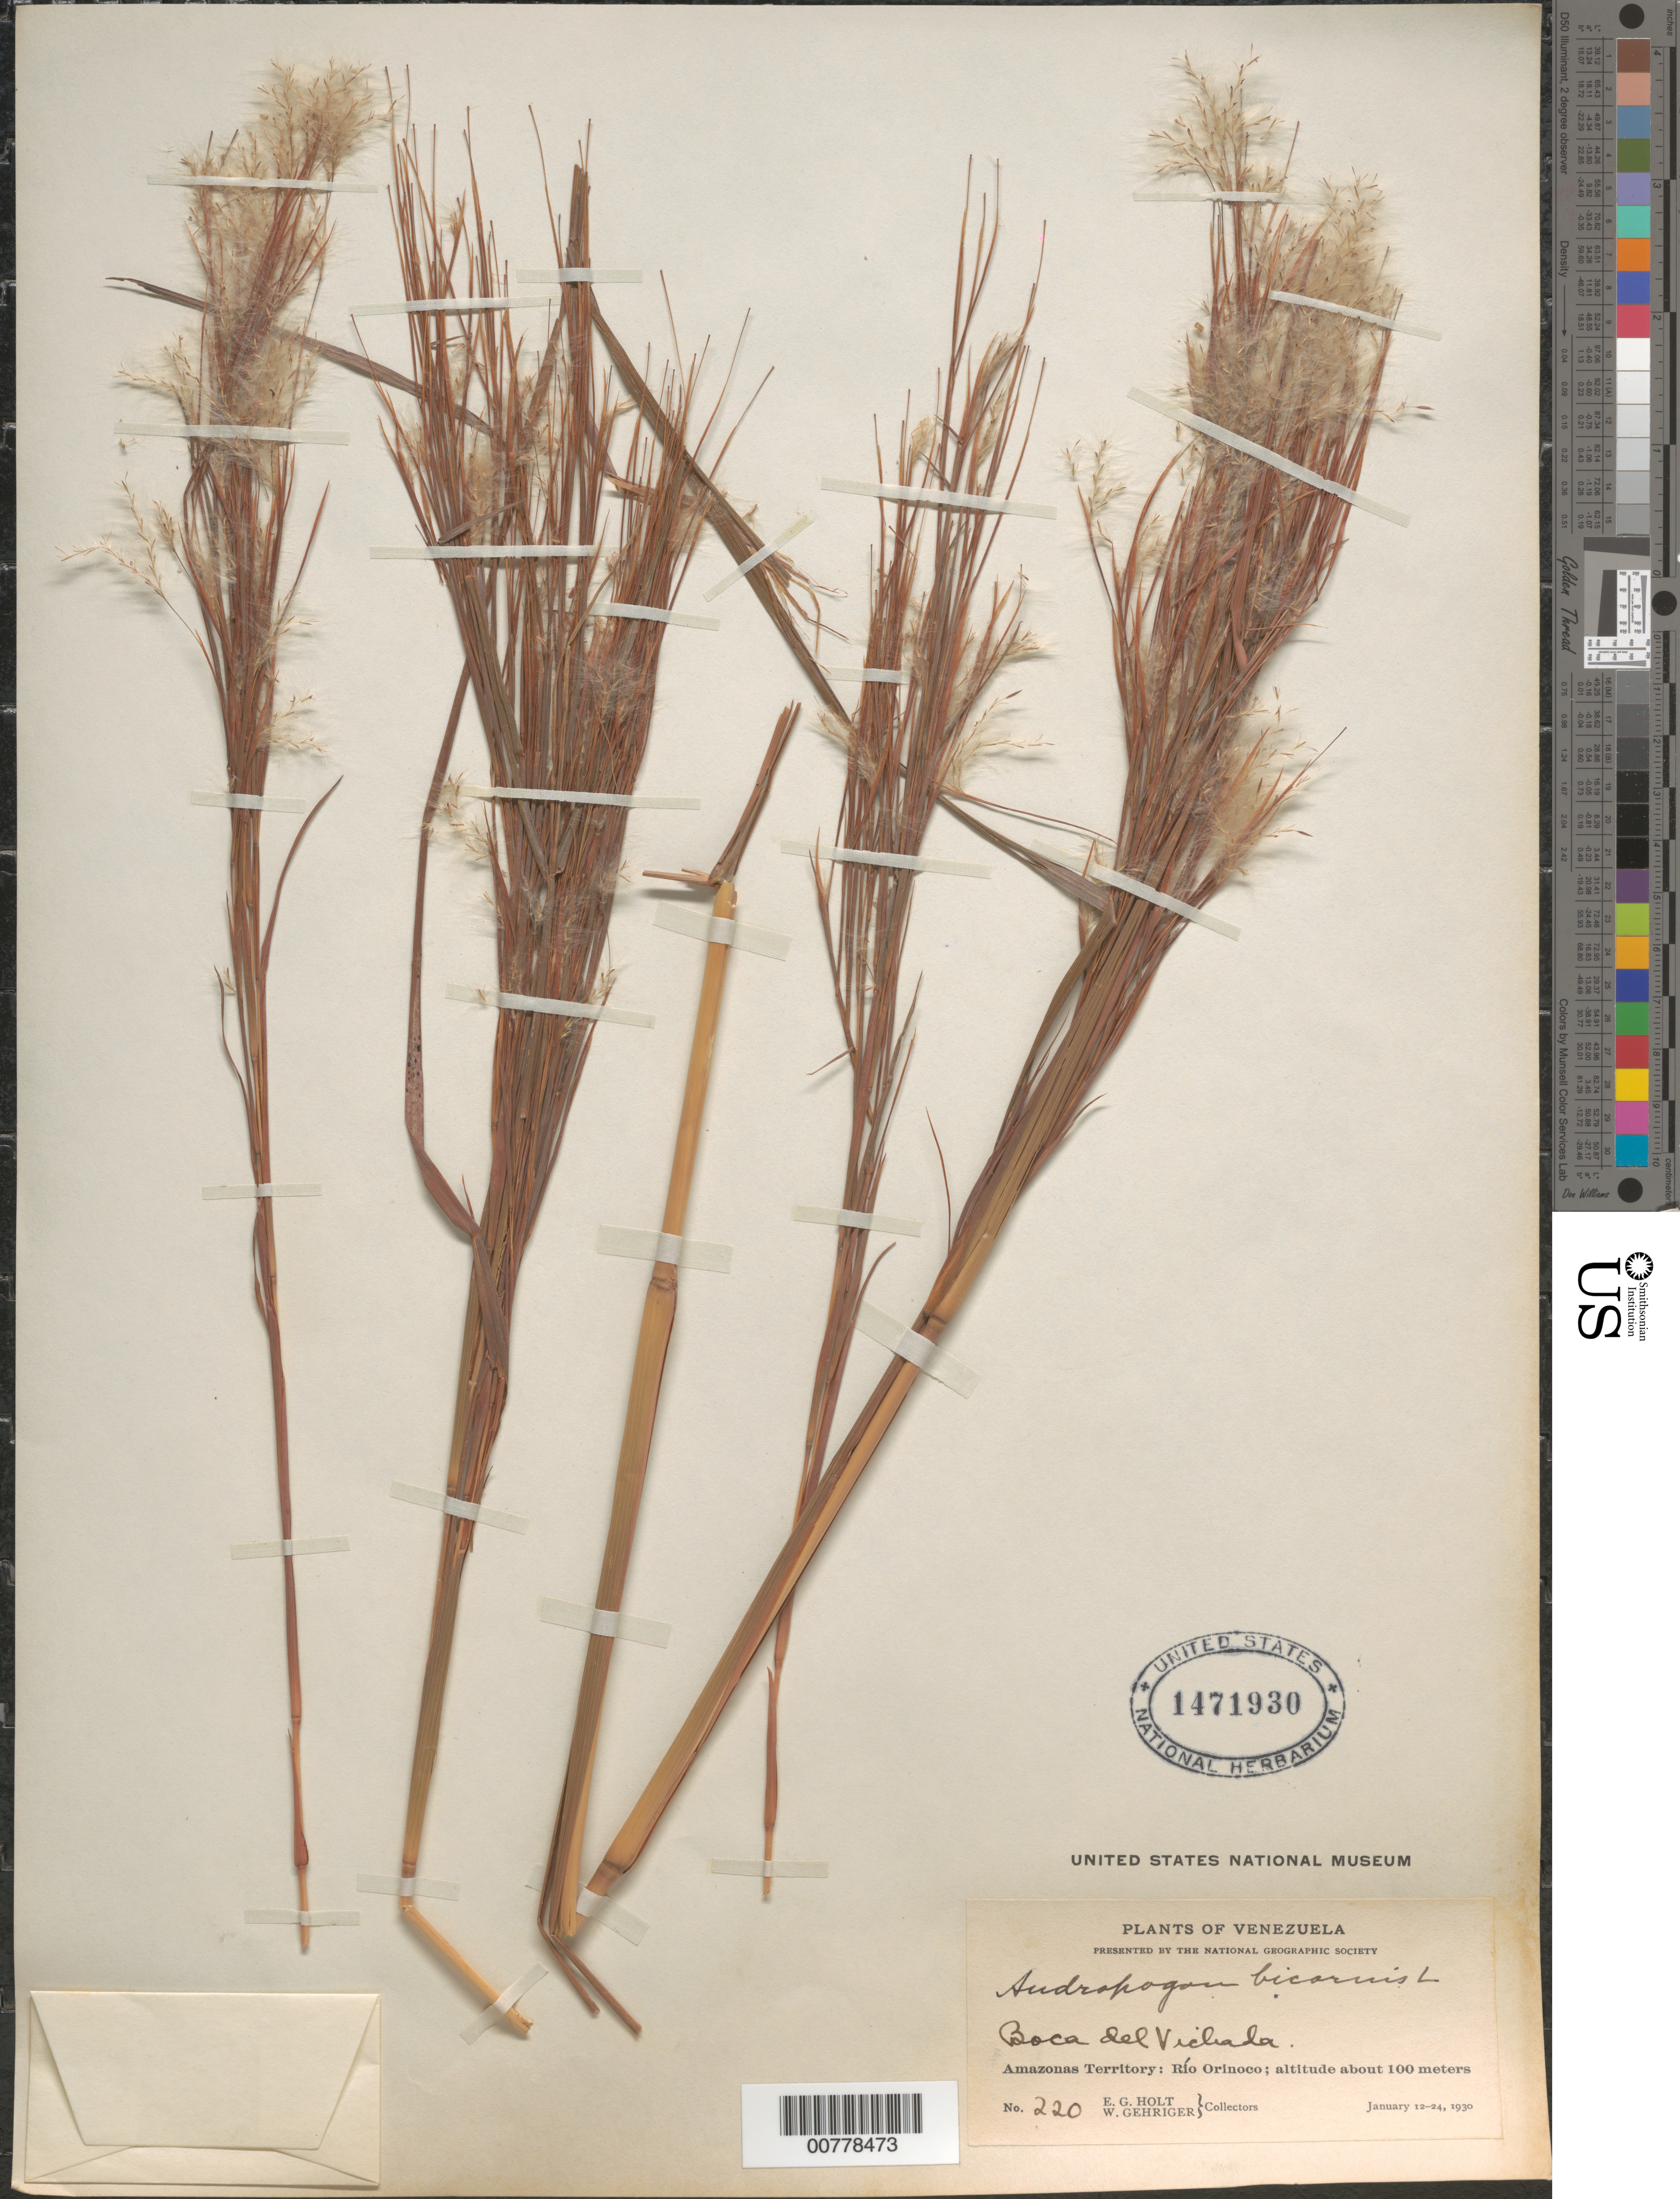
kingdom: Plantae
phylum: Tracheophyta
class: Liliopsida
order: Poales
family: Poaceae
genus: Andropogon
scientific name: Andropogon bicornis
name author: L.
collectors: E. Holt & W. Gehriger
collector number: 220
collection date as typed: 12-Jan-30 to 24-Jan-30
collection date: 1930-01-12/1930-01-24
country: Venezuela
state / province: Amazonas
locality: Río Orinoco, Boca del Vichada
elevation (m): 100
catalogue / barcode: US 1471930